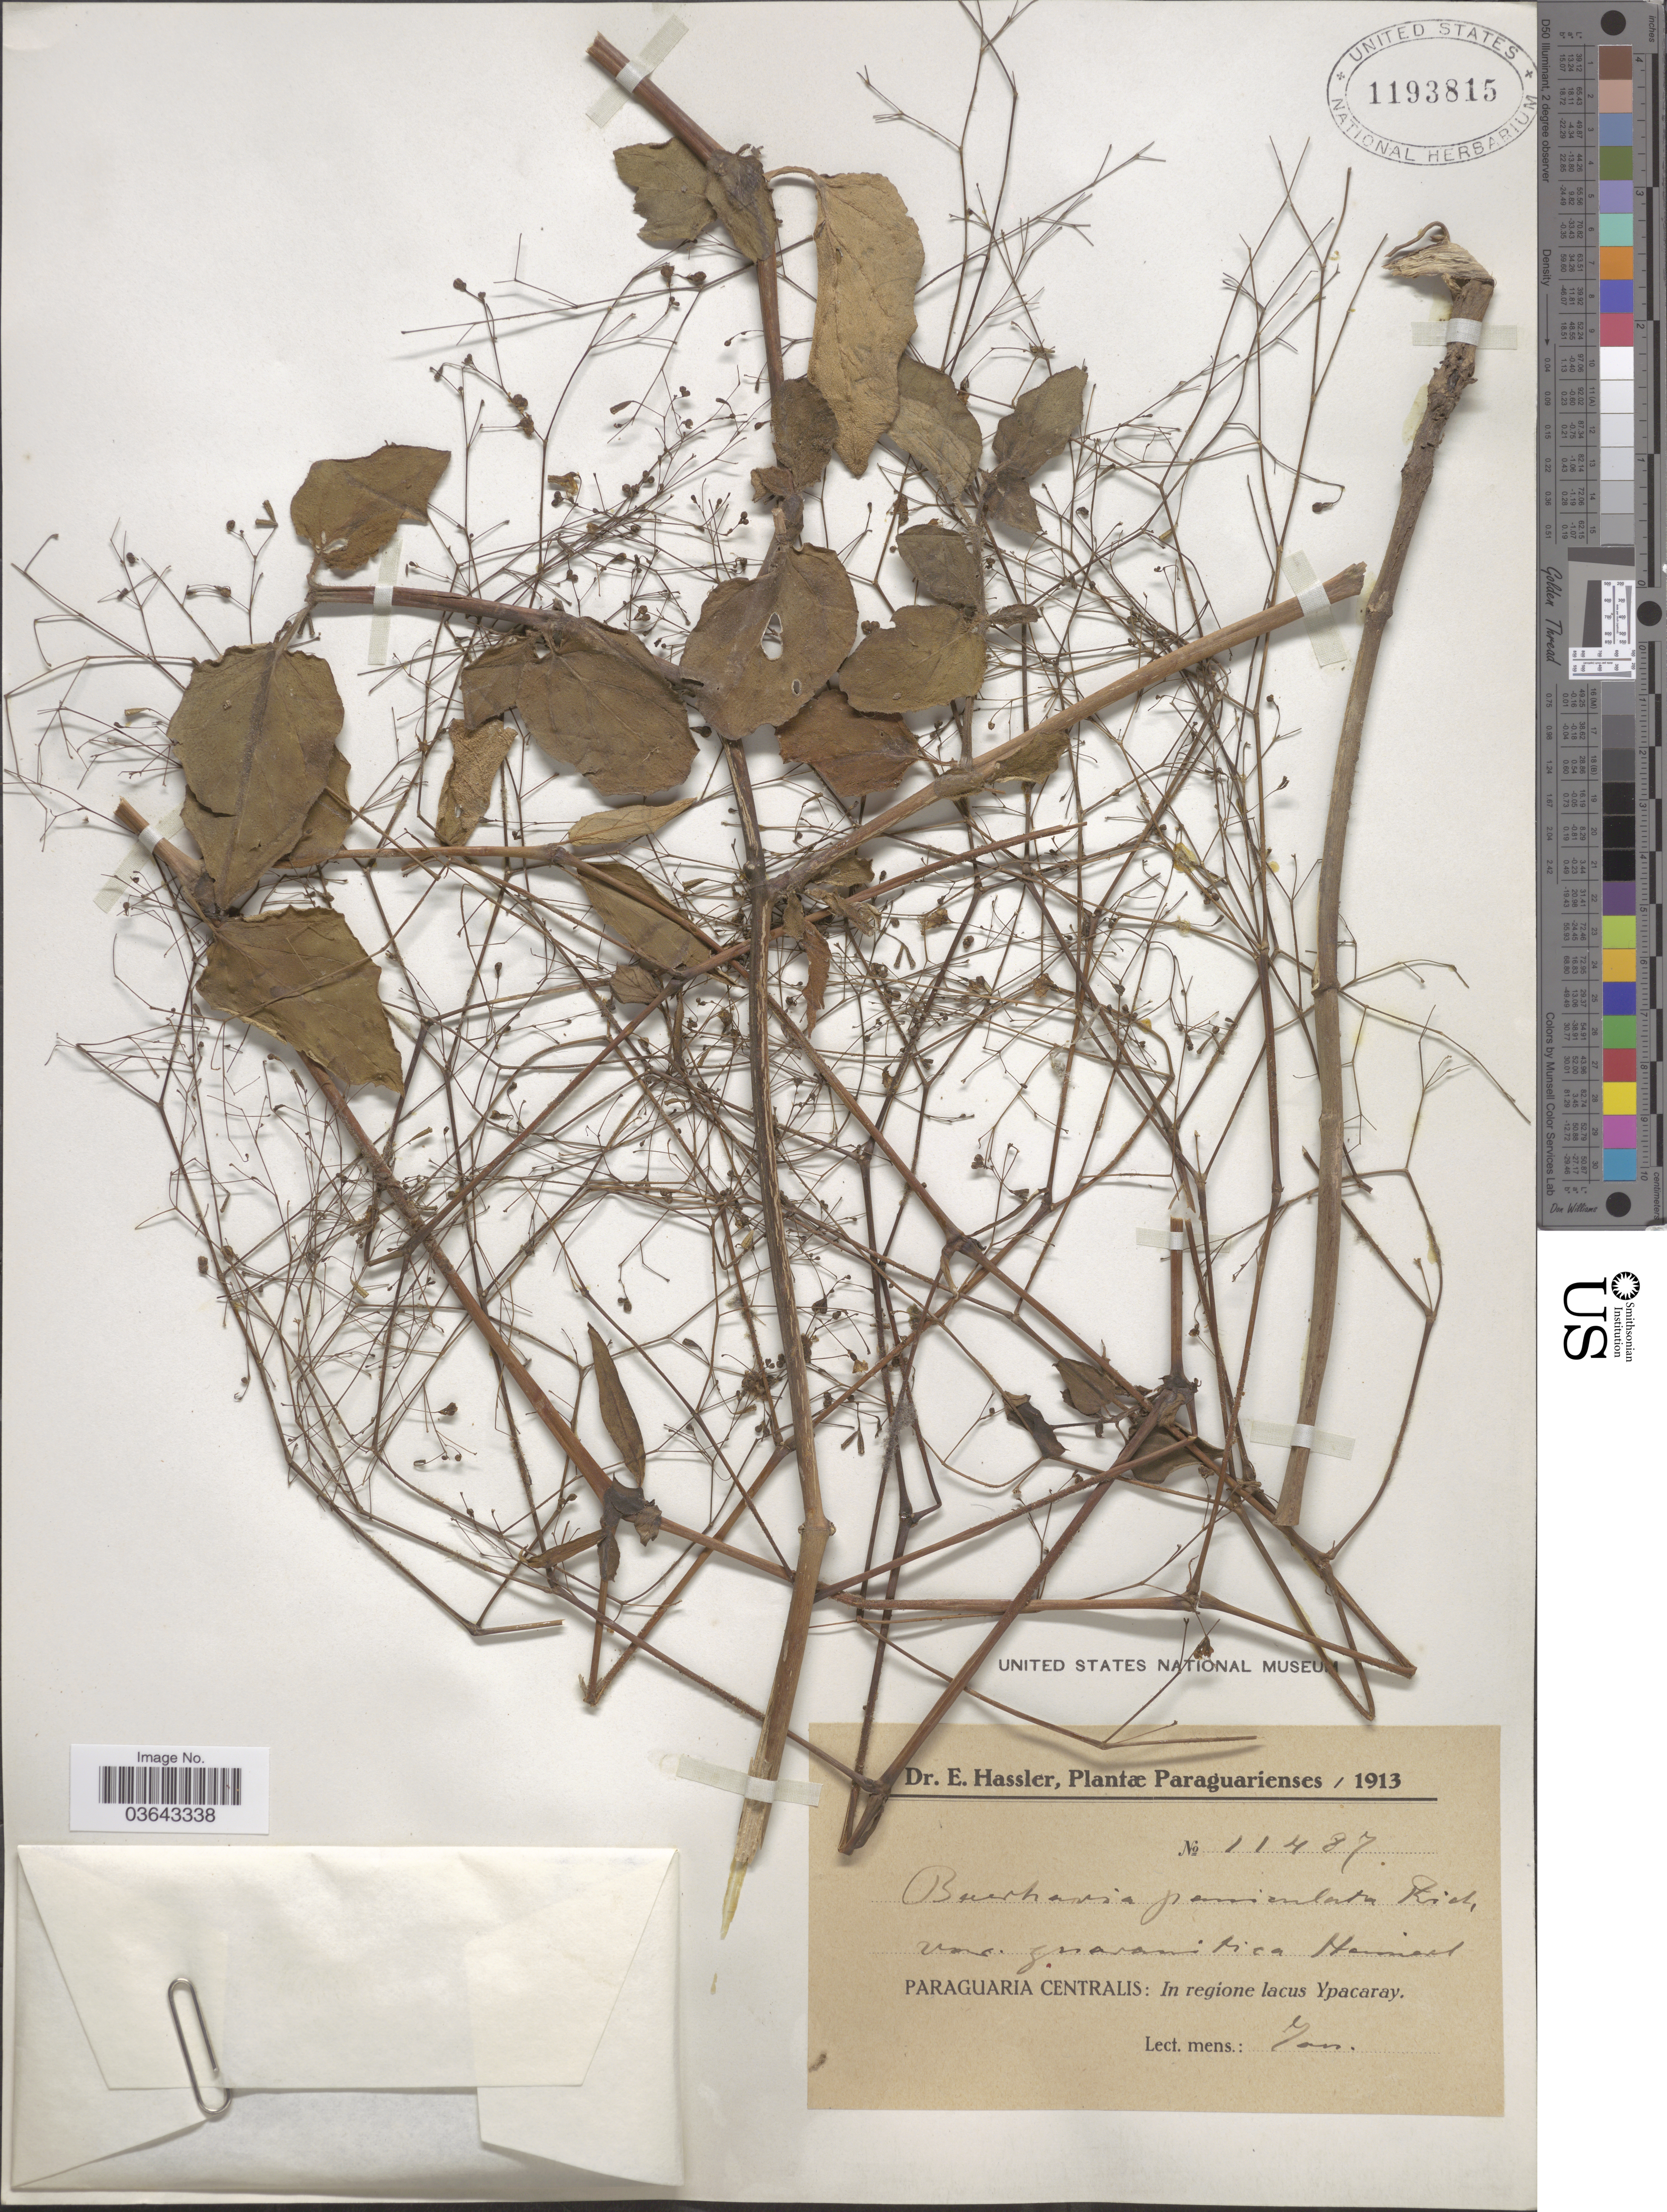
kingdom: Plantae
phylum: Tracheophyta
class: Magnoliopsida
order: Caryophyllales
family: Nyctaginaceae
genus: Boerhavia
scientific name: Boerhavia diffusa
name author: L.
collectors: E. Hassler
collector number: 11487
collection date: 1913-01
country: Paraguay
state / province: Paraguari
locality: Paraguaria Centralis: In regione lacus Ypacaray.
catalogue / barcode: US 1193815